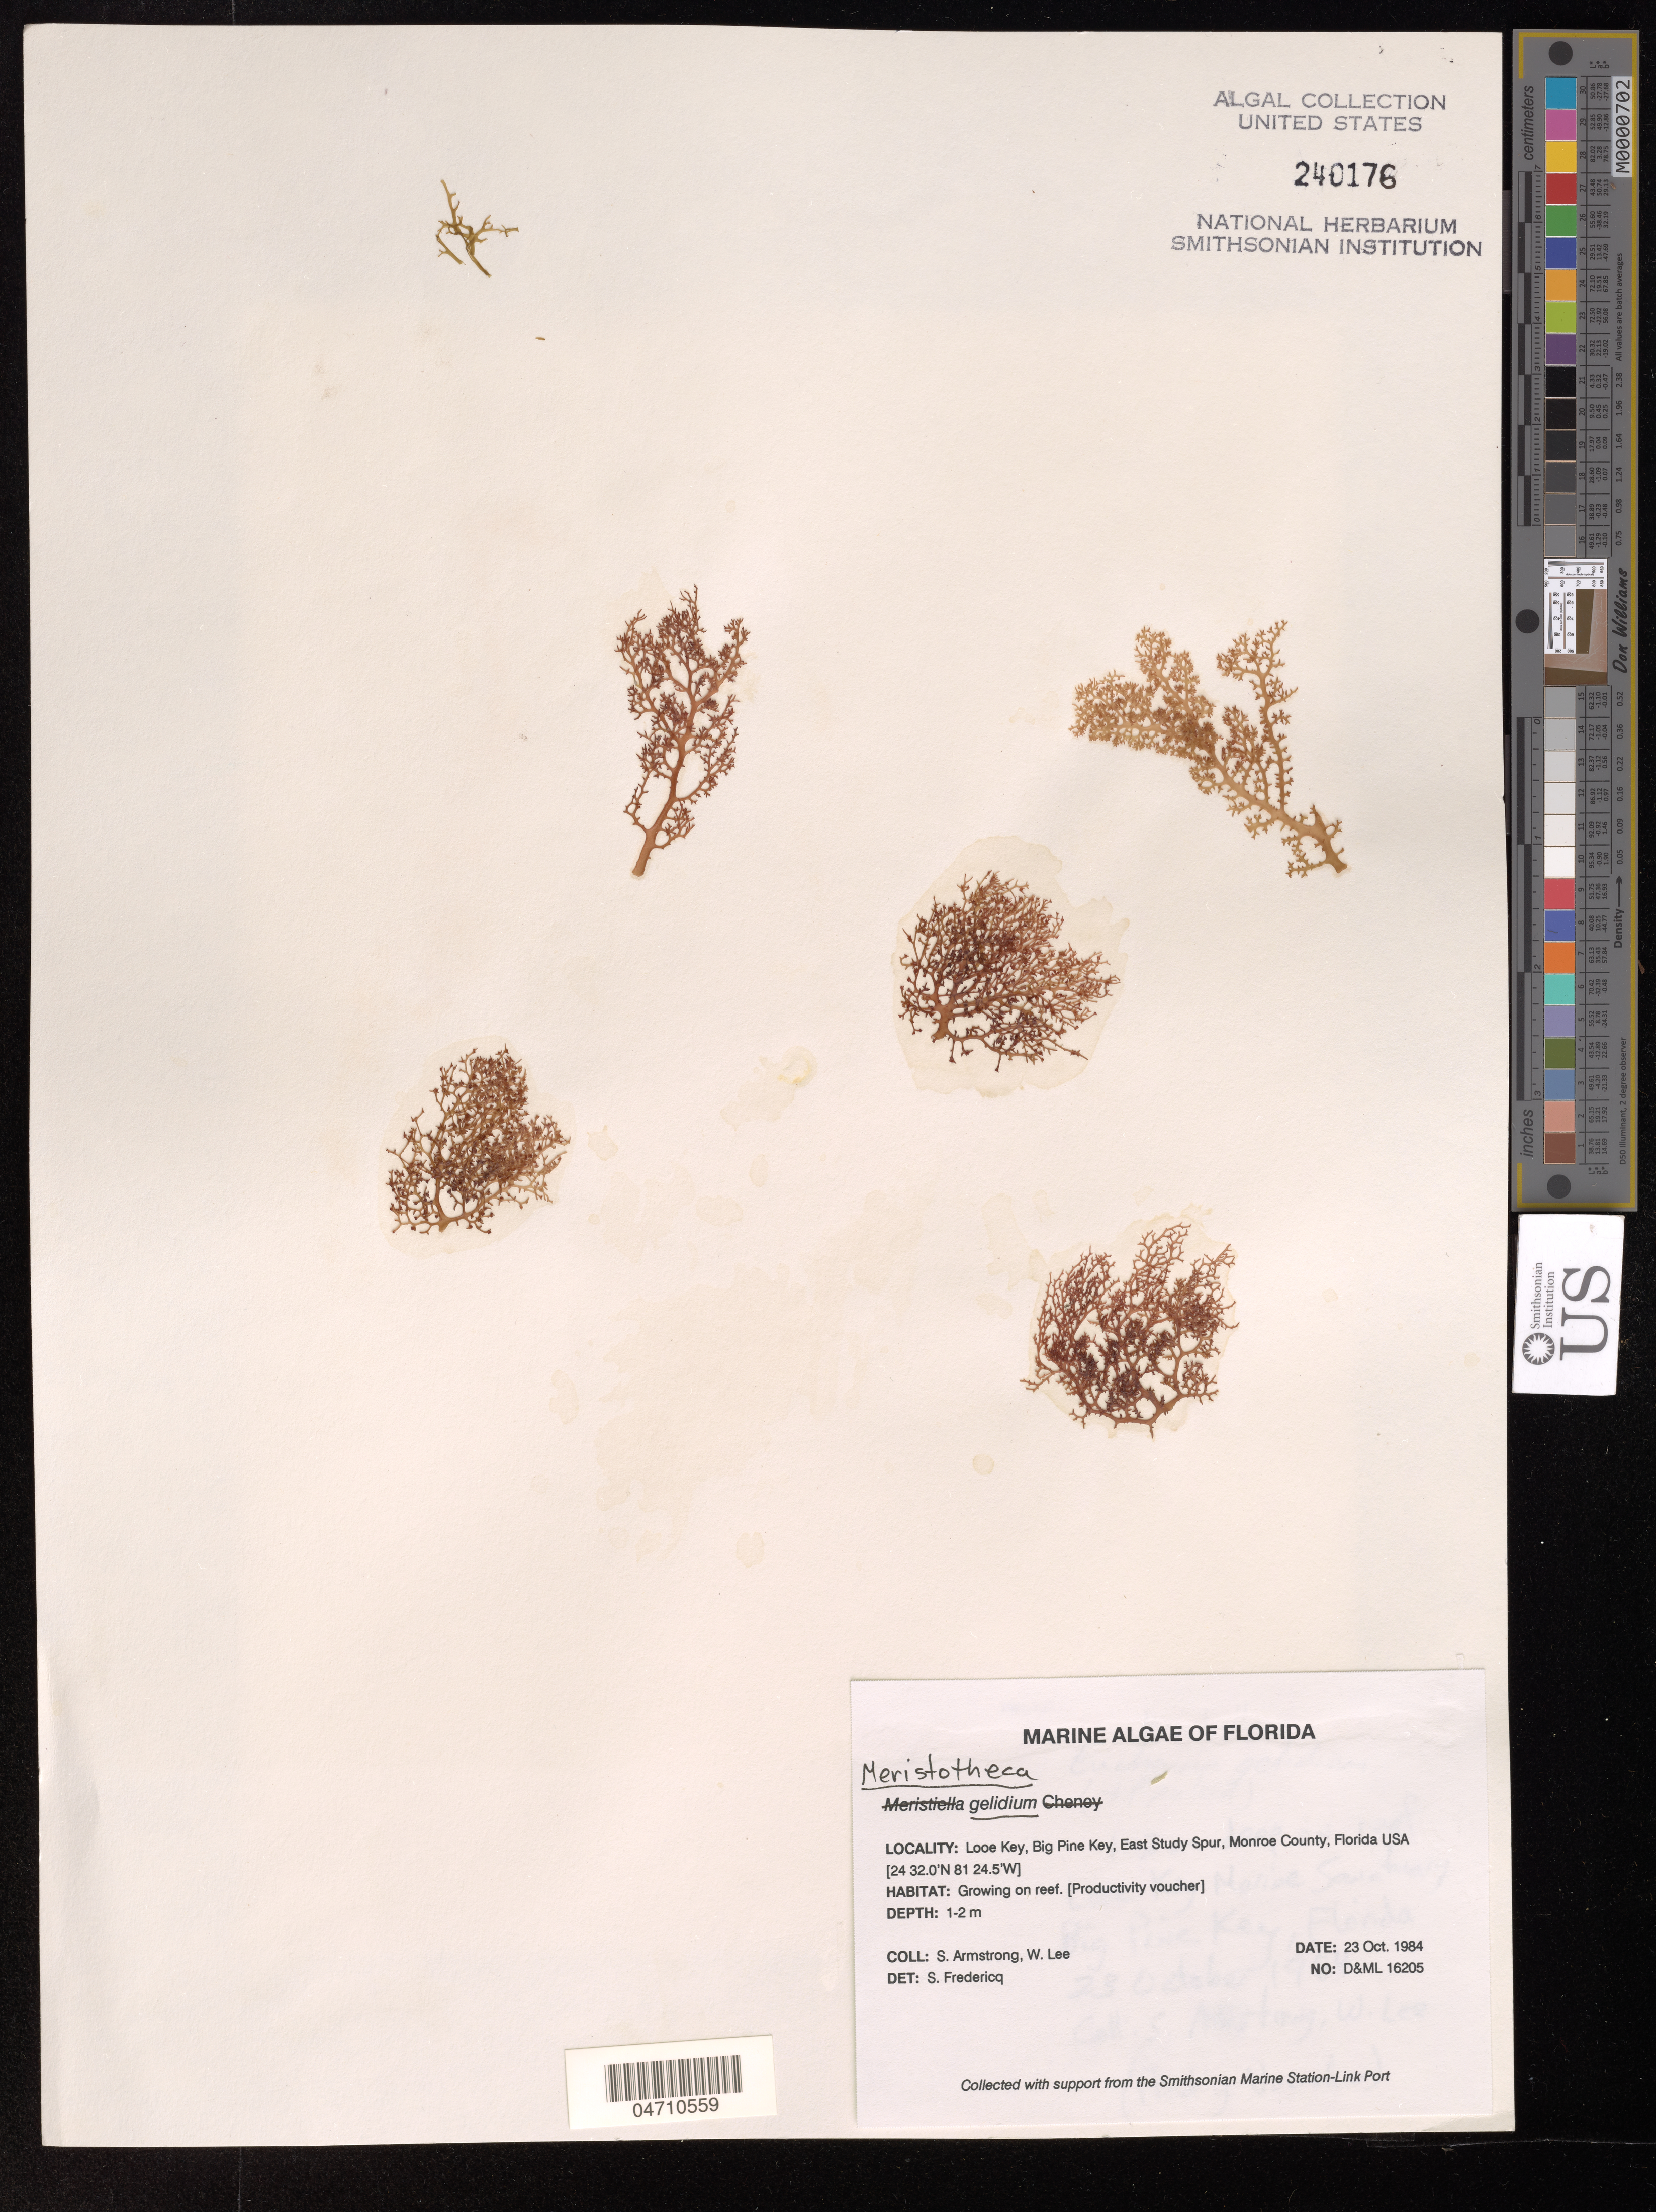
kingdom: Plantae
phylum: Rhodophyta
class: Florideophyceae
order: Gigartinales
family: Solieriaceae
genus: Meristotheca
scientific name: Meristotheca gelidium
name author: (J. Agardh) E.J. Faye & Masuda in E.J. Faye et al.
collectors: S. Armstrong & W. Lee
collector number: D&ML 16205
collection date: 1984-10-23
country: United States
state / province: Florida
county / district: Monroe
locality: Looe Key, Big Pine Key, East Study Spur, Monroe County. Marine Sanctuary.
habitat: Growing on reef.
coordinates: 24 32 N, 81 24.5 W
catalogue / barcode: US 240176